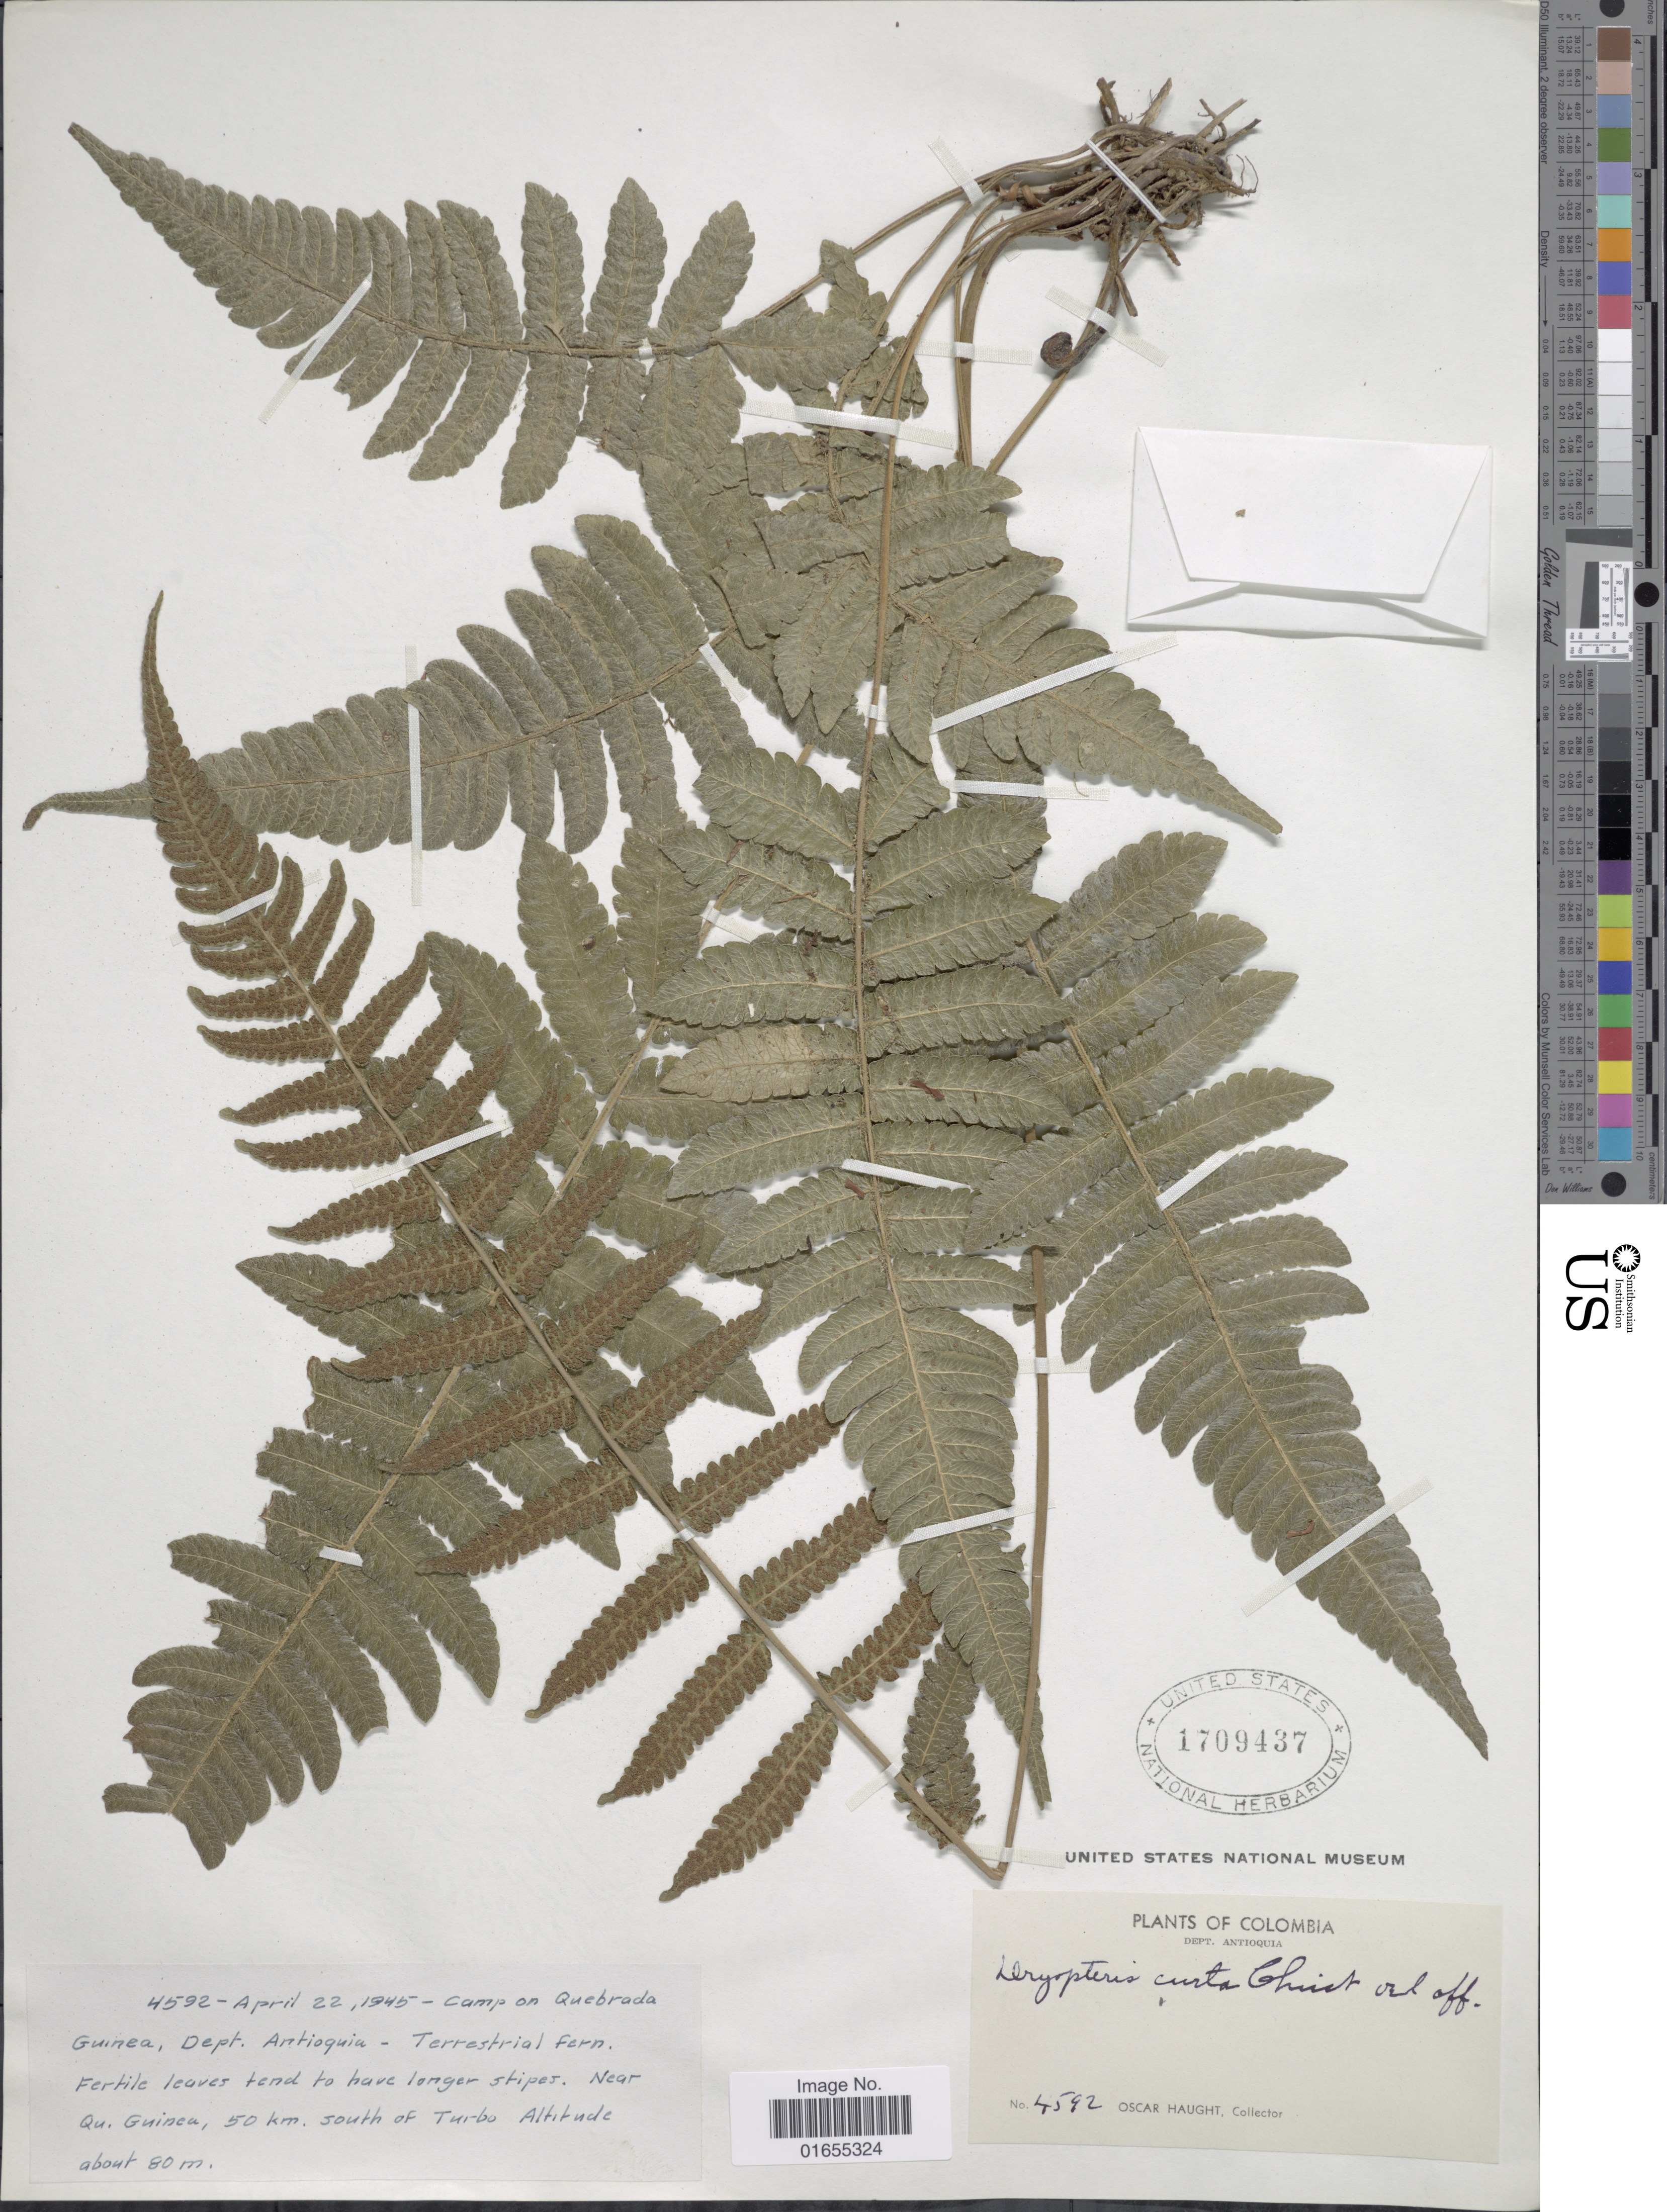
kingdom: Plantae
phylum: Tracheophyta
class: Polypodiopsida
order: Polypodiales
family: Thelypteridaceae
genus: Goniopteris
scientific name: Goniopteris curta (Christ) comb. nov., ined 2015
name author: (Christ)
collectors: O. L. Haught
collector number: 4592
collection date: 1945-04-22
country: Colombia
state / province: Antioquia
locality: Guinea, Near Qui. Guinea, 50 km. south of Turbo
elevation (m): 80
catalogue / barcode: US 1709437